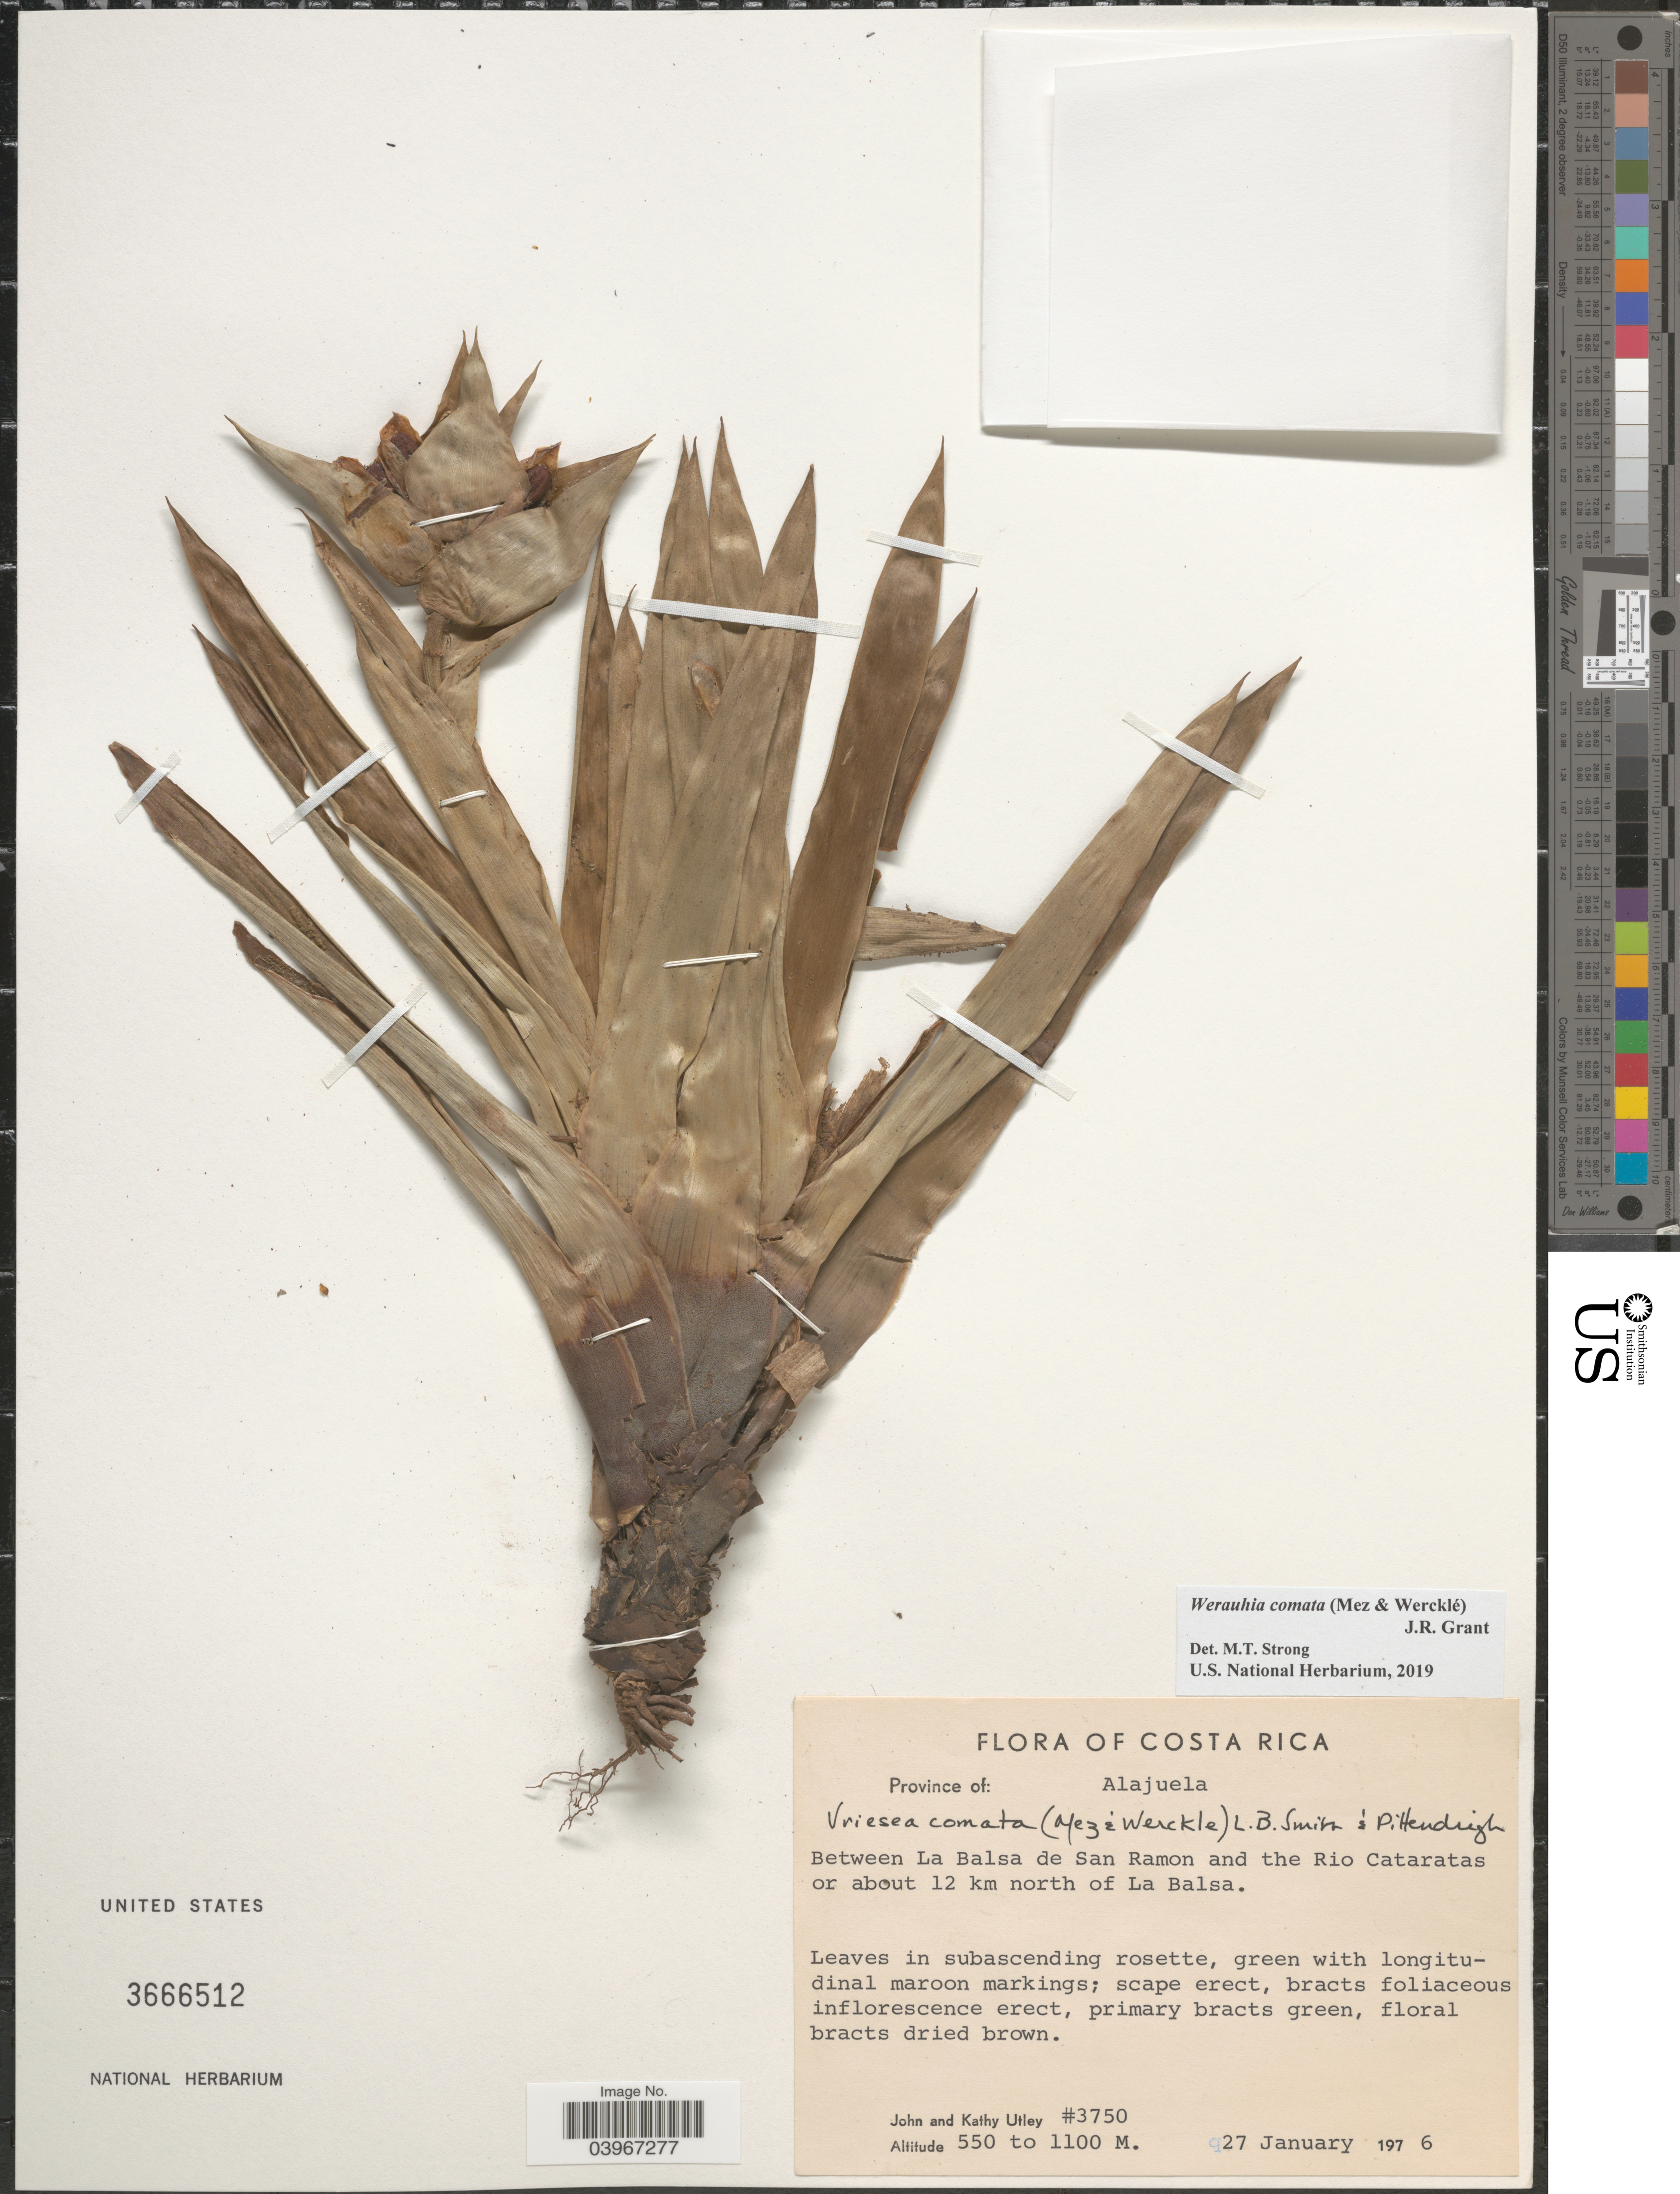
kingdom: Plantae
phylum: Tracheophyta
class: Liliopsida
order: Poales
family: Bromeliaceae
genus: Werauhia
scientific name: Werauhia comata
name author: (Mez & Wercklé) J.R. Grant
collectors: J. F. Utley & K. Burt-Utley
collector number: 3750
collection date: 1976-01-27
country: Costa Rica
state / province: Alajuela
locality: Between La Balsa de San Ramon and the Rio Cataratas or about 12 km north of La Balsa.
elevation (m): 550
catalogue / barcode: US 3666512